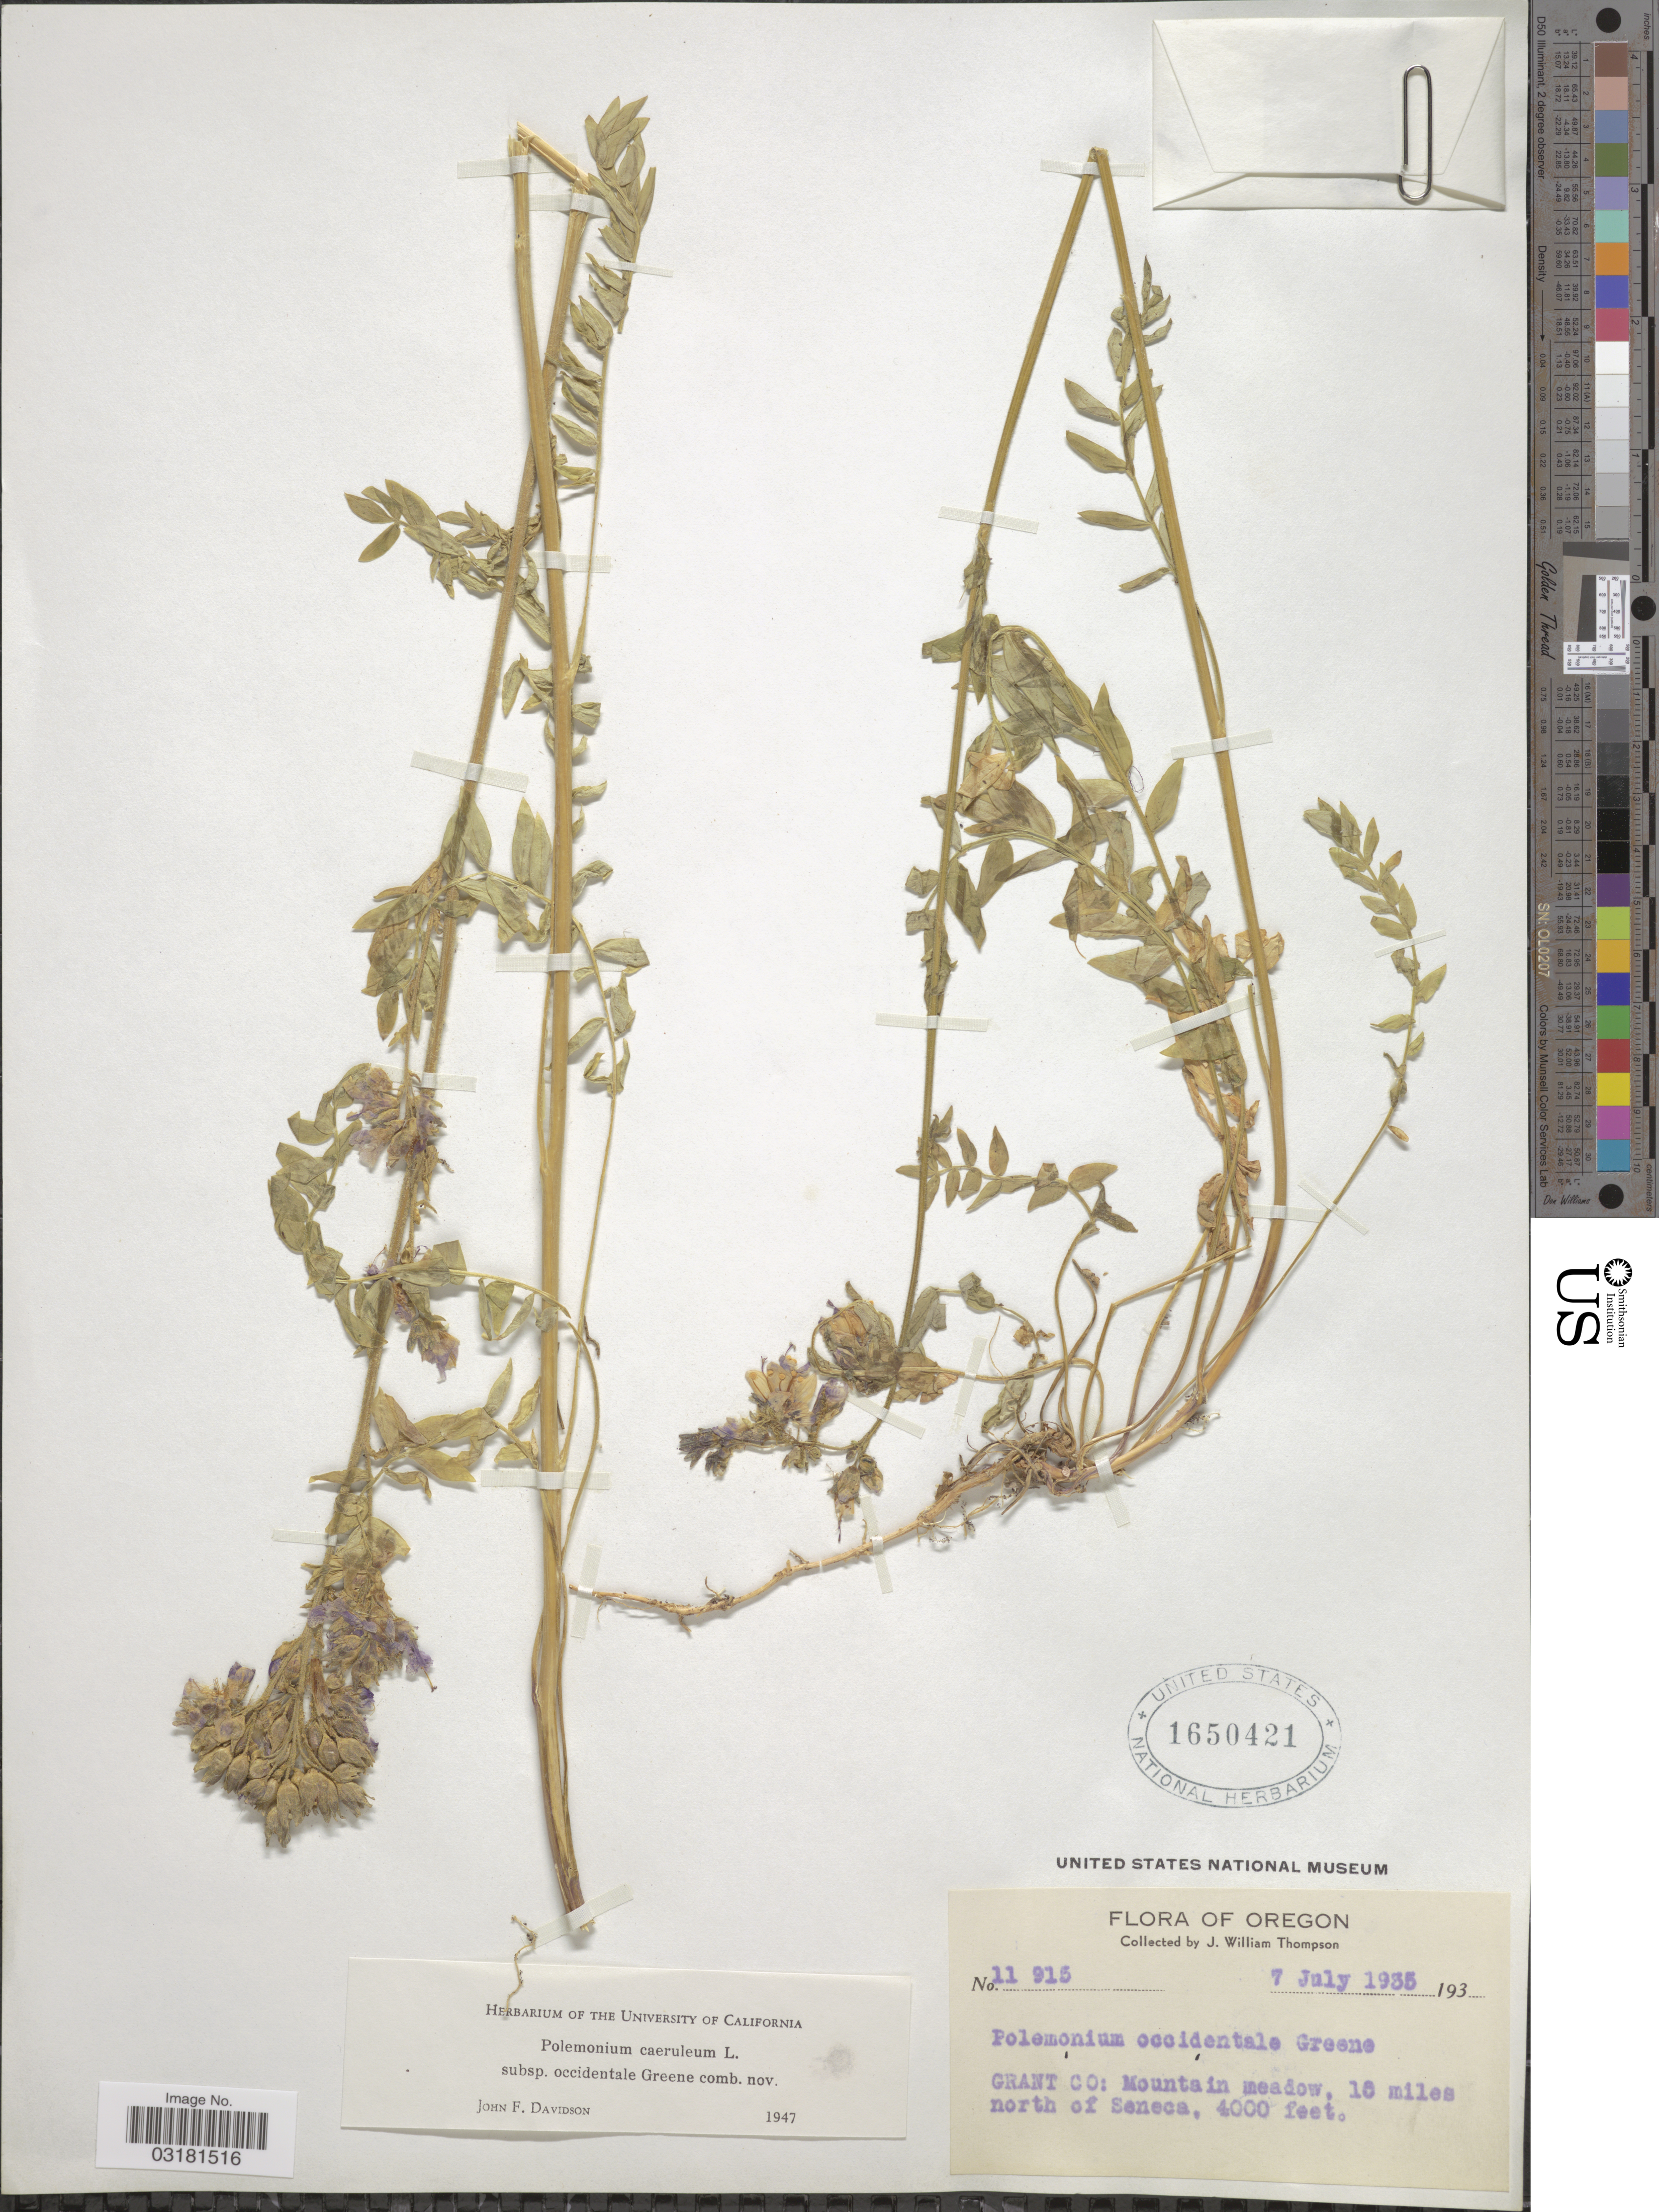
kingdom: Plantae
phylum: Tracheophyta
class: Magnoliopsida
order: Ericales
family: Polemoniaceae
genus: Polemonium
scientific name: Polemonium occidentale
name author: Greene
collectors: J. W. Thompson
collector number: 11915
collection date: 1935-07-07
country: United States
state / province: Oregon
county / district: Grant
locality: Grant Co: Mountain meadow, 10 miles north of Seneca.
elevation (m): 1219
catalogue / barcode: US 1650421